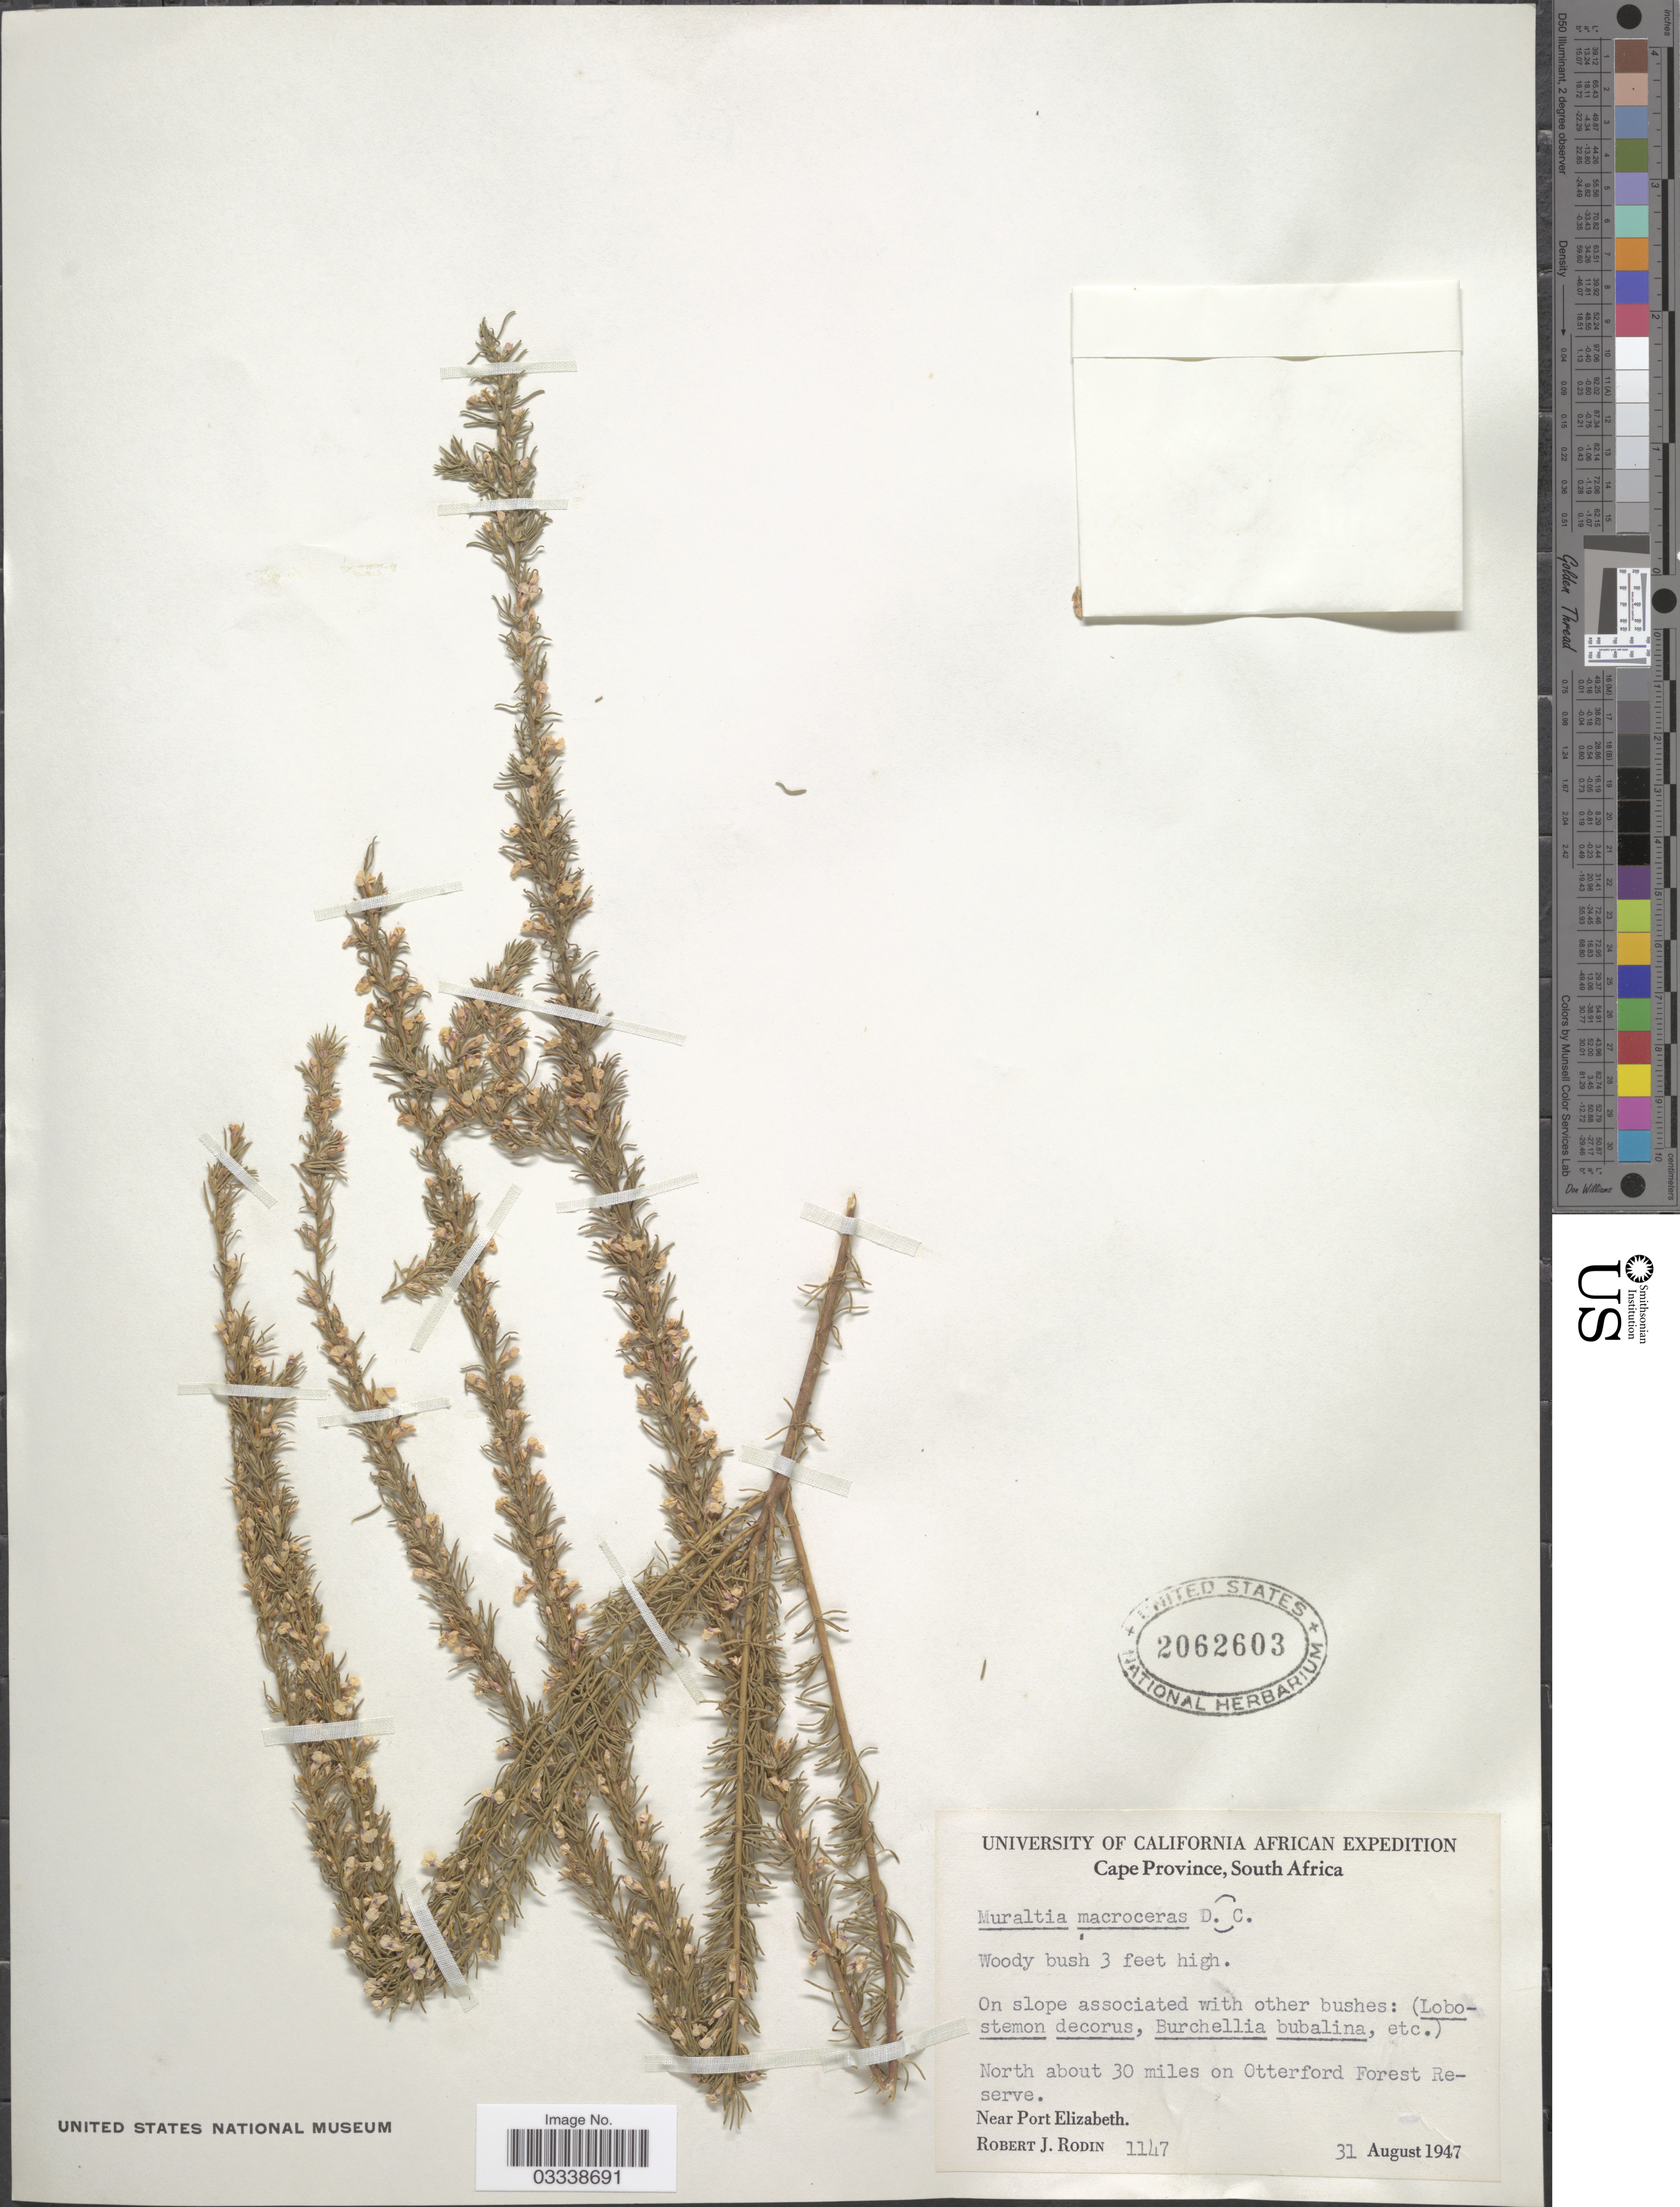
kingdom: Plantae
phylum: Tracheophyta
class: Magnoliopsida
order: Fabales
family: Polygalaceae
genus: Muraltia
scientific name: Muraltia macroceras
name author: DC.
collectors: R. J. Rodin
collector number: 1147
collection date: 1947-08-31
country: South Africa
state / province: Eastern Cape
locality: North about 30 miles on Otterford Forest Reserve. Near Port Elizabeth.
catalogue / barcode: US 2062603